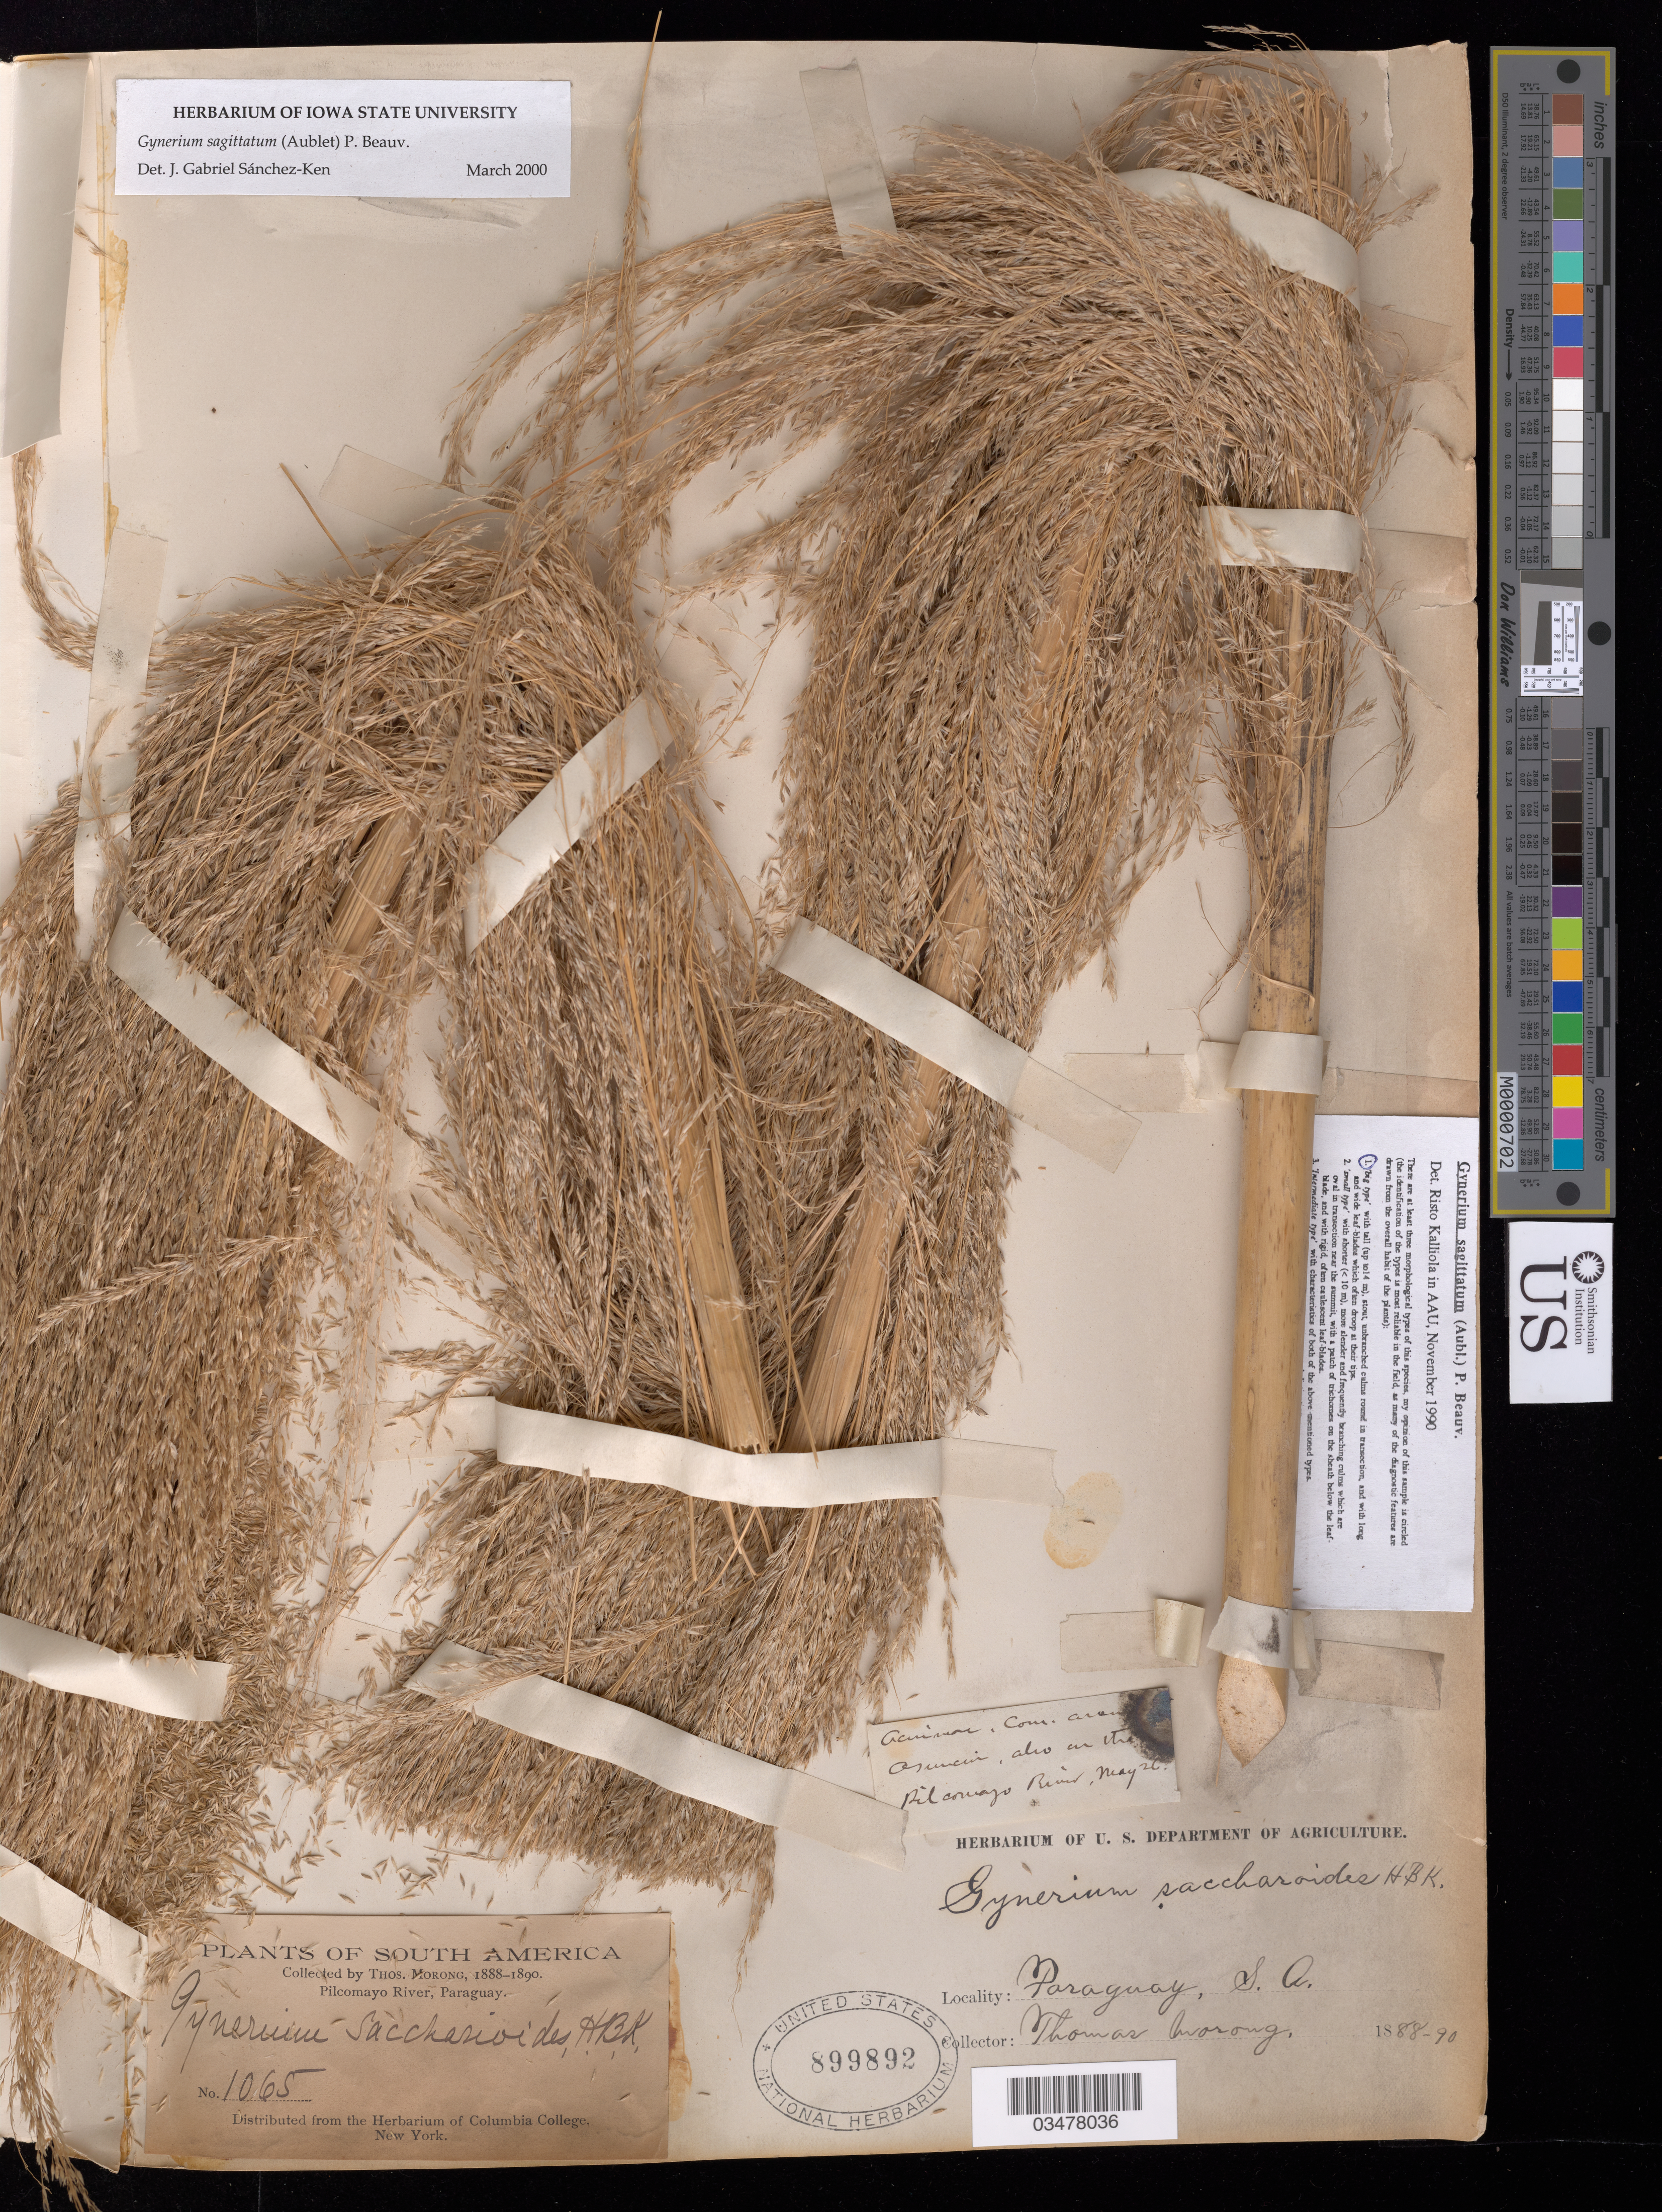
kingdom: Plantae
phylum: Tracheophyta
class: Liliopsida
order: Poales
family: Poaceae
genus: Gynerium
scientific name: Gynerium sagittatum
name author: (Aubl.) P. Beauv.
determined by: Sanchez-Ken, J. G.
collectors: T. Morong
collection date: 1888/1890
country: Paraguay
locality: Paraguay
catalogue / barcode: US 899892